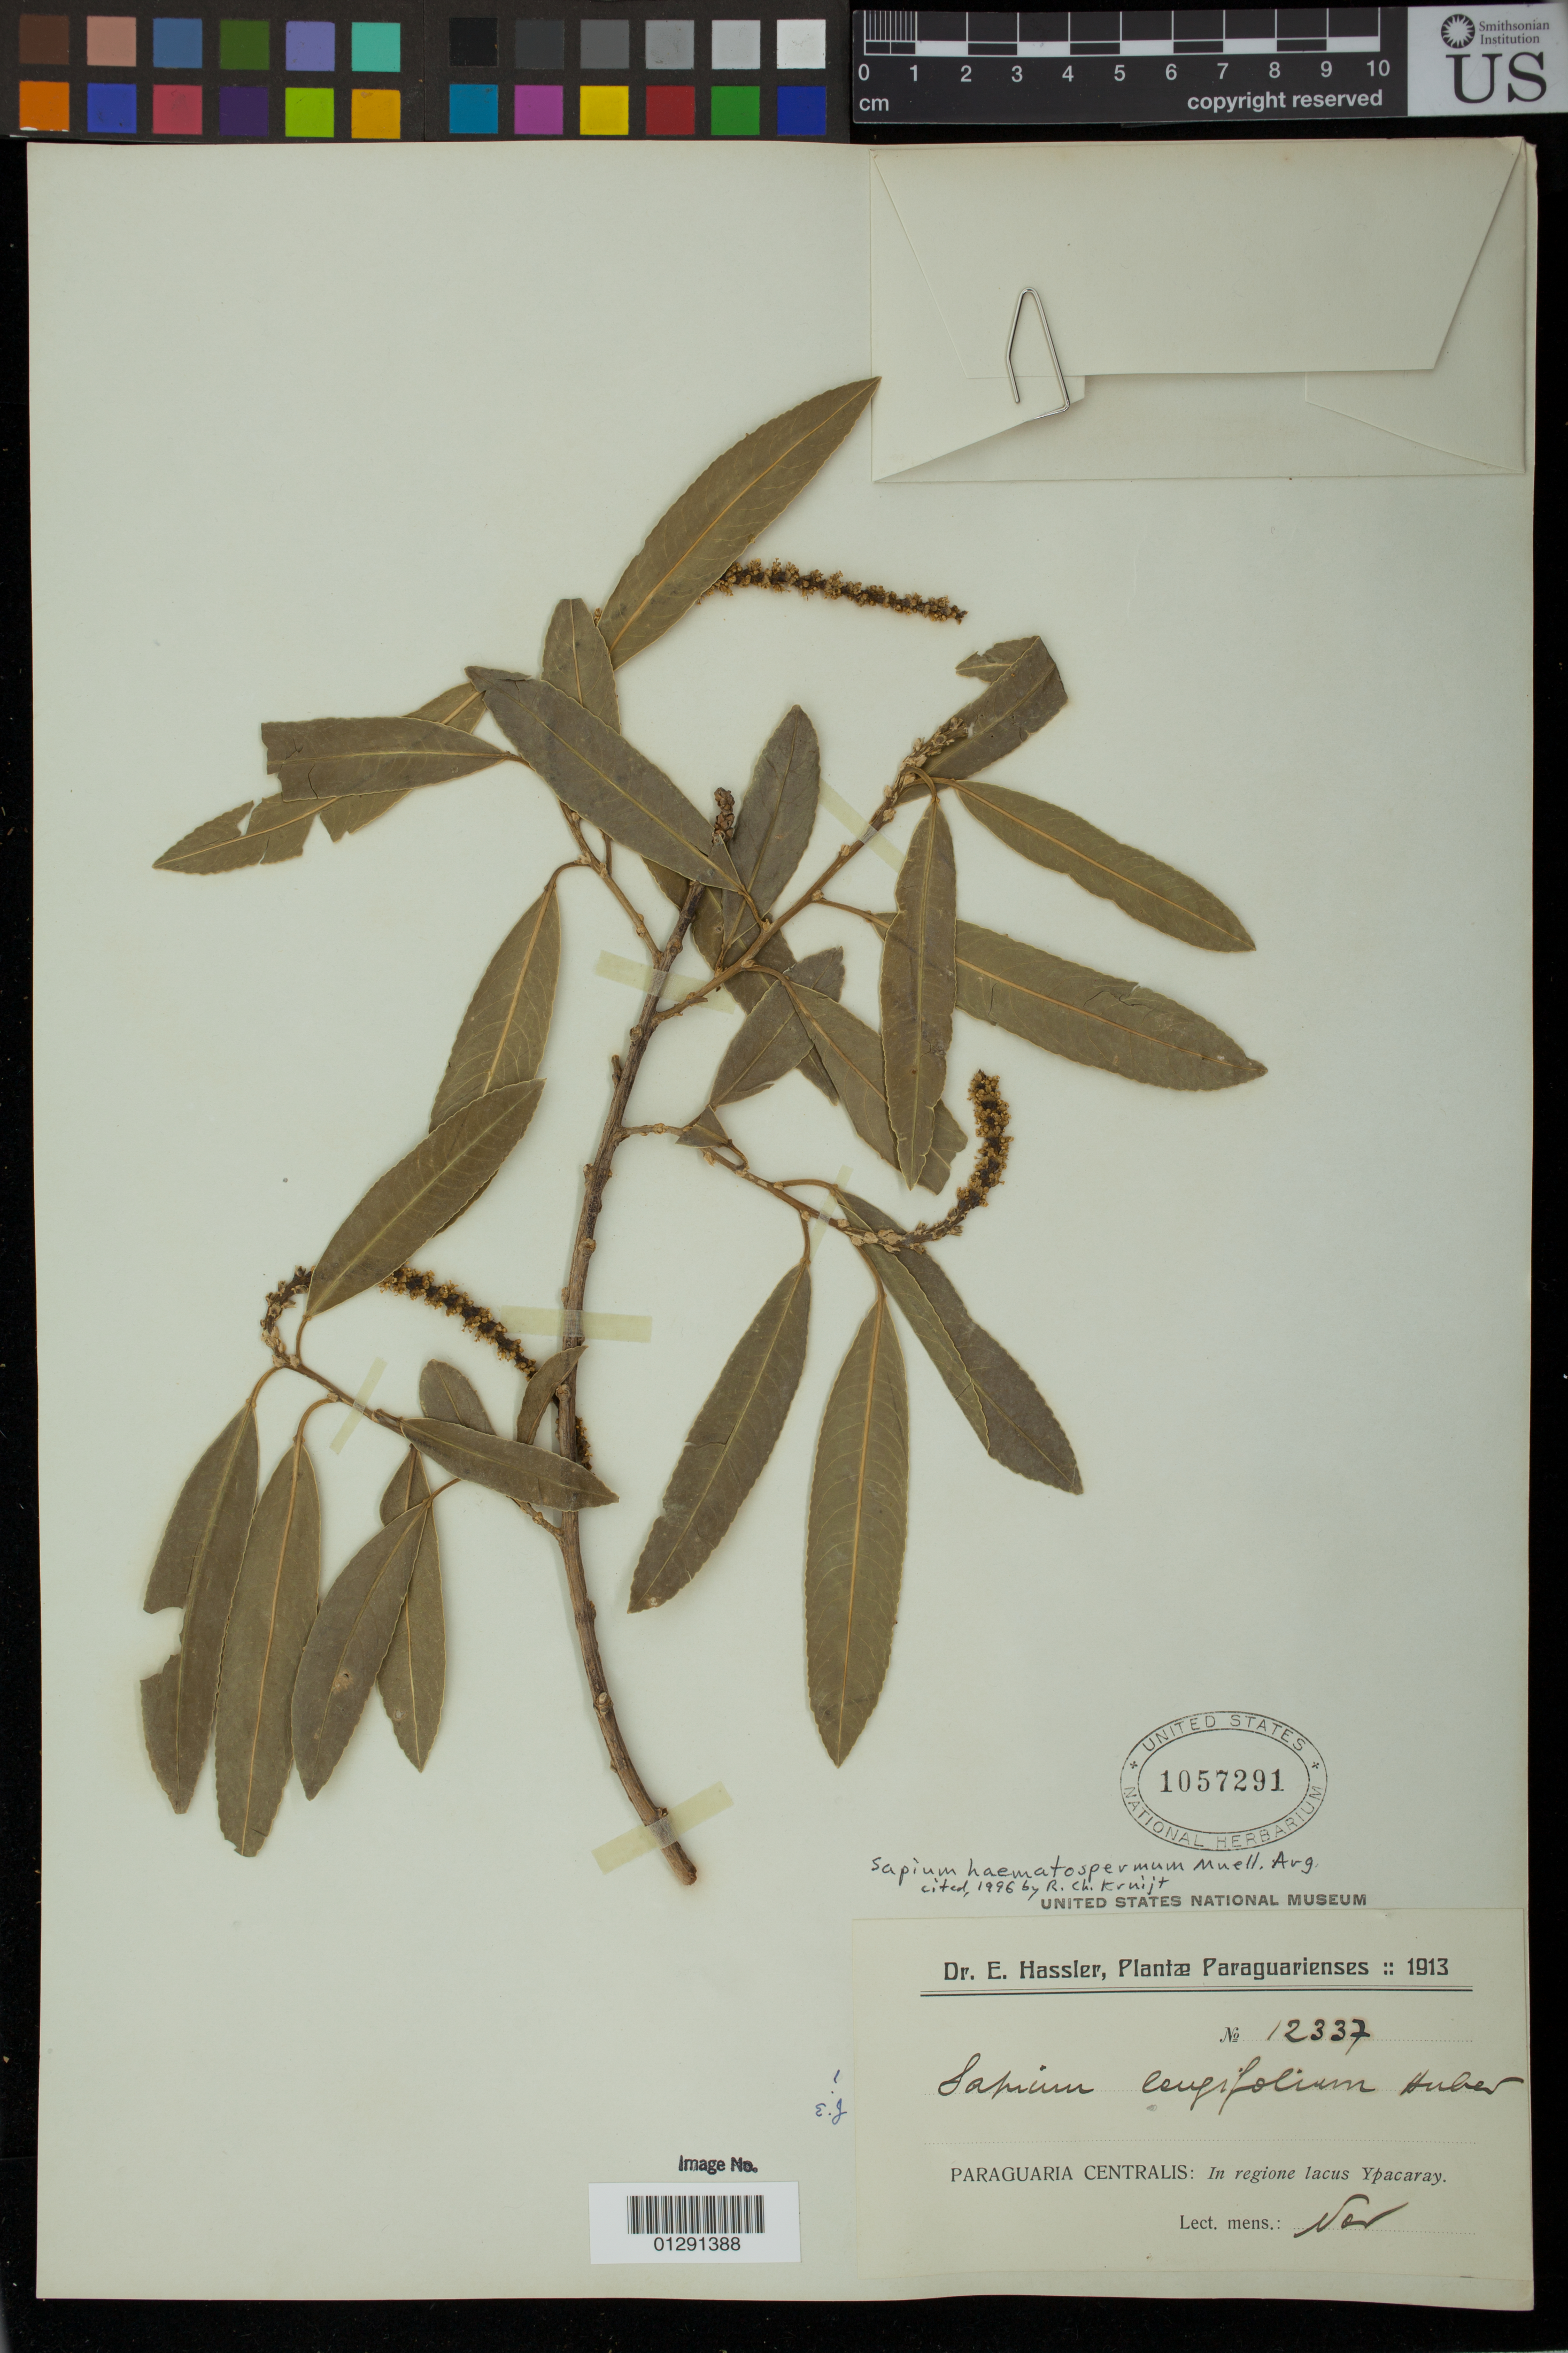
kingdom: Plantae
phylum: Tracheophyta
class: Magnoliopsida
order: Malpighiales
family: Euphorbiaceae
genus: Sapium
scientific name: Sapium haematospermum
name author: Müll. Arg.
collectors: E. Hassler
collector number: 12337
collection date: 1913-11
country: Paraguay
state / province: Central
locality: Paraguaria Centralis: In regione lacus Ypacaray.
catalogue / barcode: US 1057291